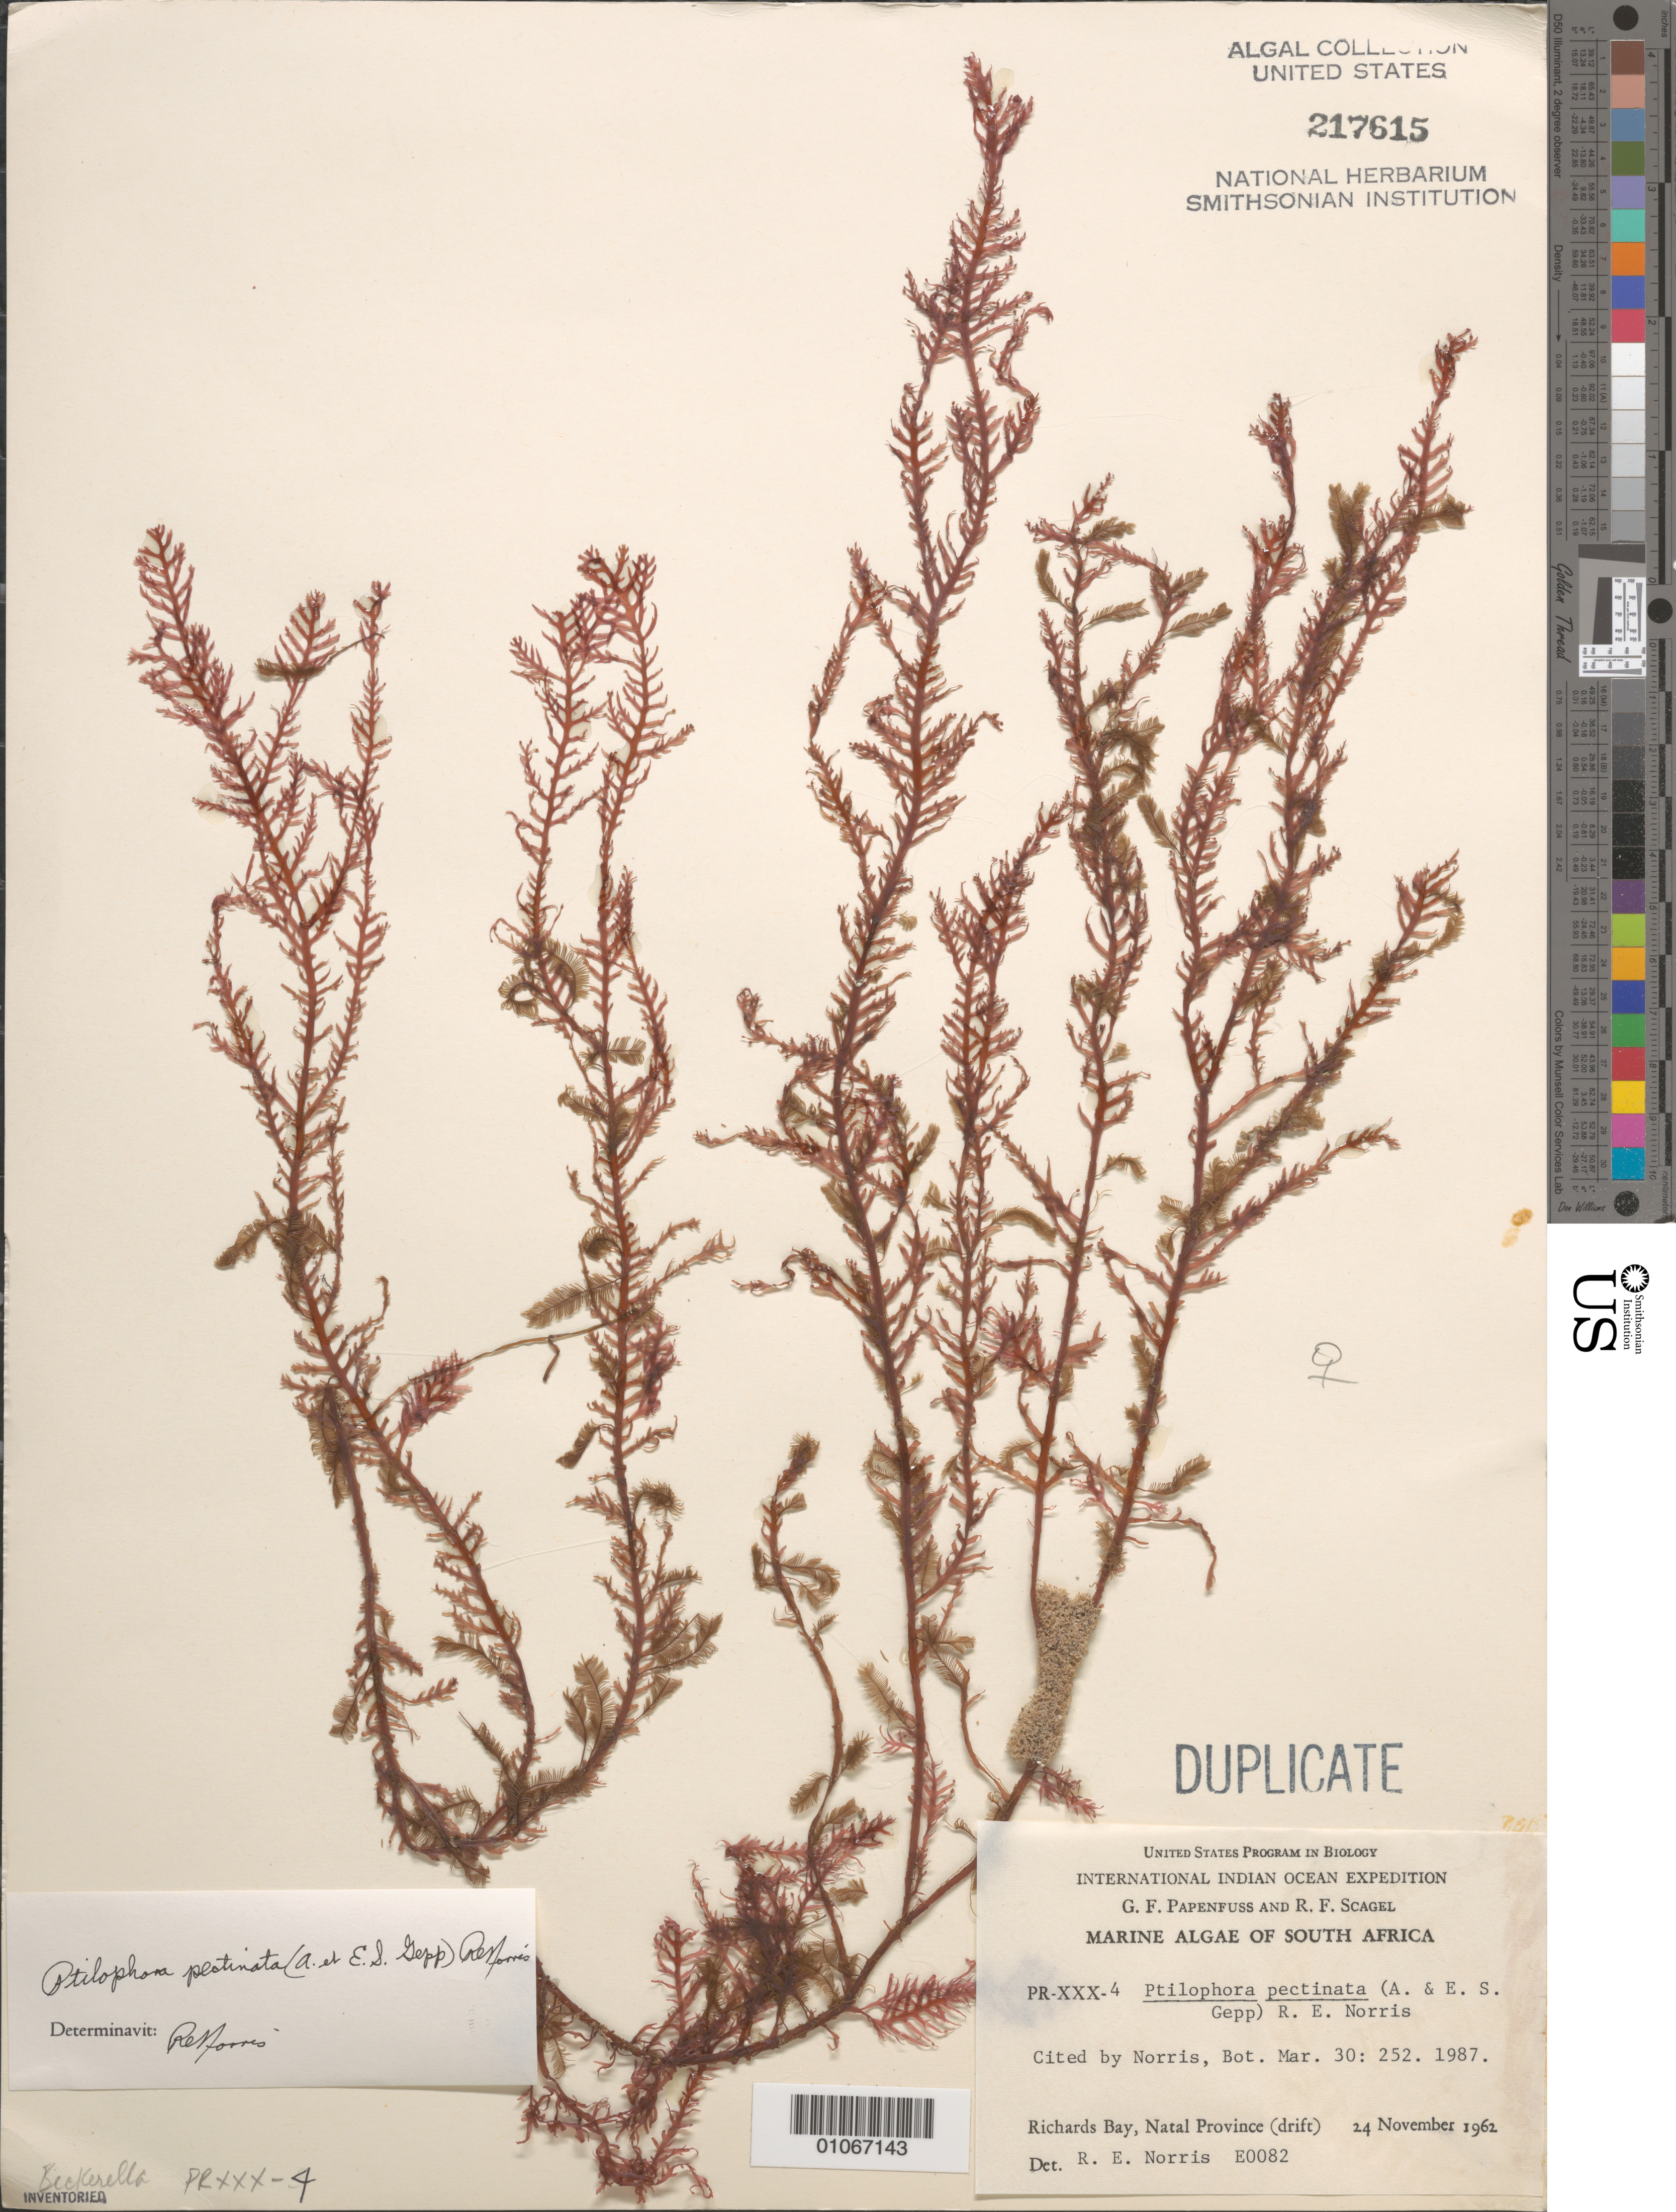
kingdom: Plantae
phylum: Rhodophyta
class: Florideophyceae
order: Gelidiales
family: Gelidiaceae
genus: Ptilophora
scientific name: Ptilophora pectinata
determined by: Norris, R. E.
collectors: G. Papenfuss & R. F. Scagel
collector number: PR-XXX-4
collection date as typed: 24 Nov 1962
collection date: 1962-11-24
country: South Africa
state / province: KwaZulu-Natal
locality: Richards Bay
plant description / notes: International Indian Ocean Expedition, 1962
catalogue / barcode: US 217615